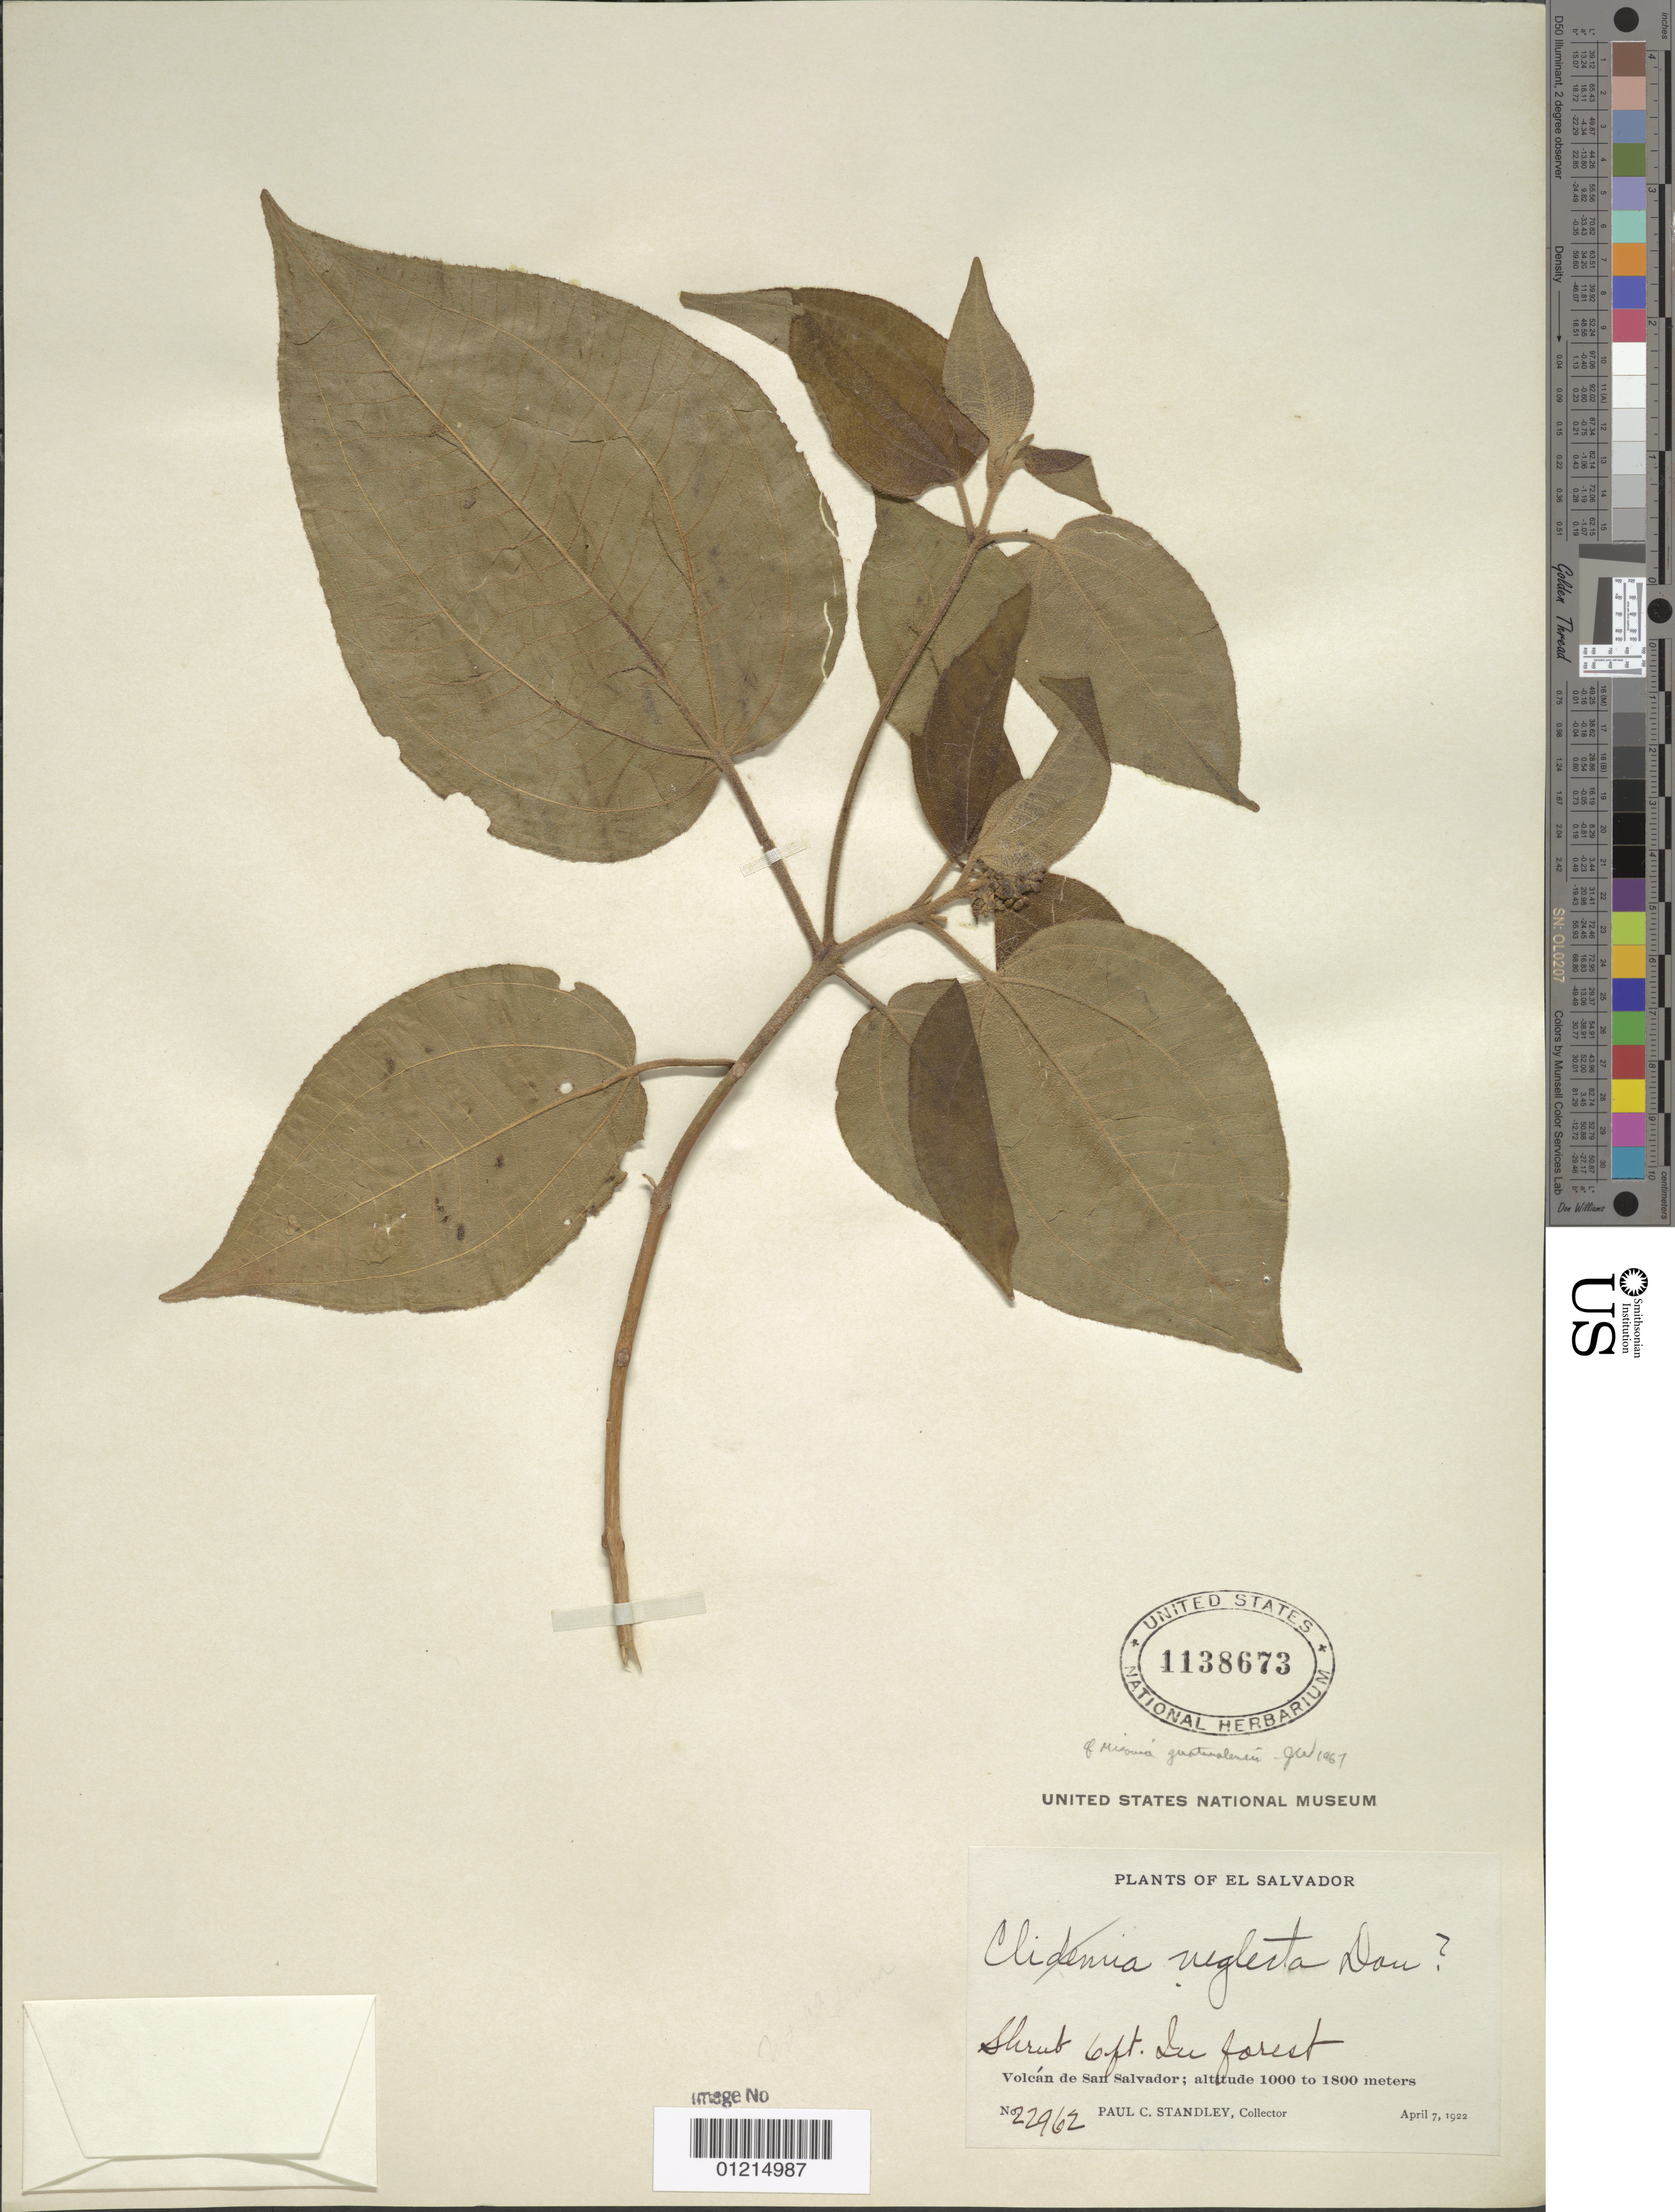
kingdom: Plantae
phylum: Tracheophyta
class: Magnoliopsida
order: Myrtales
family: Melastomataceae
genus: Miconia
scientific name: Miconia guatemalensis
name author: Cogn. in Donn. Sm.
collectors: P. C. Standley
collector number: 22962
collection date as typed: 7 April 1922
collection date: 1922-04-07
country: El Salvador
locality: Volcan de San Salvador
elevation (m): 1000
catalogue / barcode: US 1138673